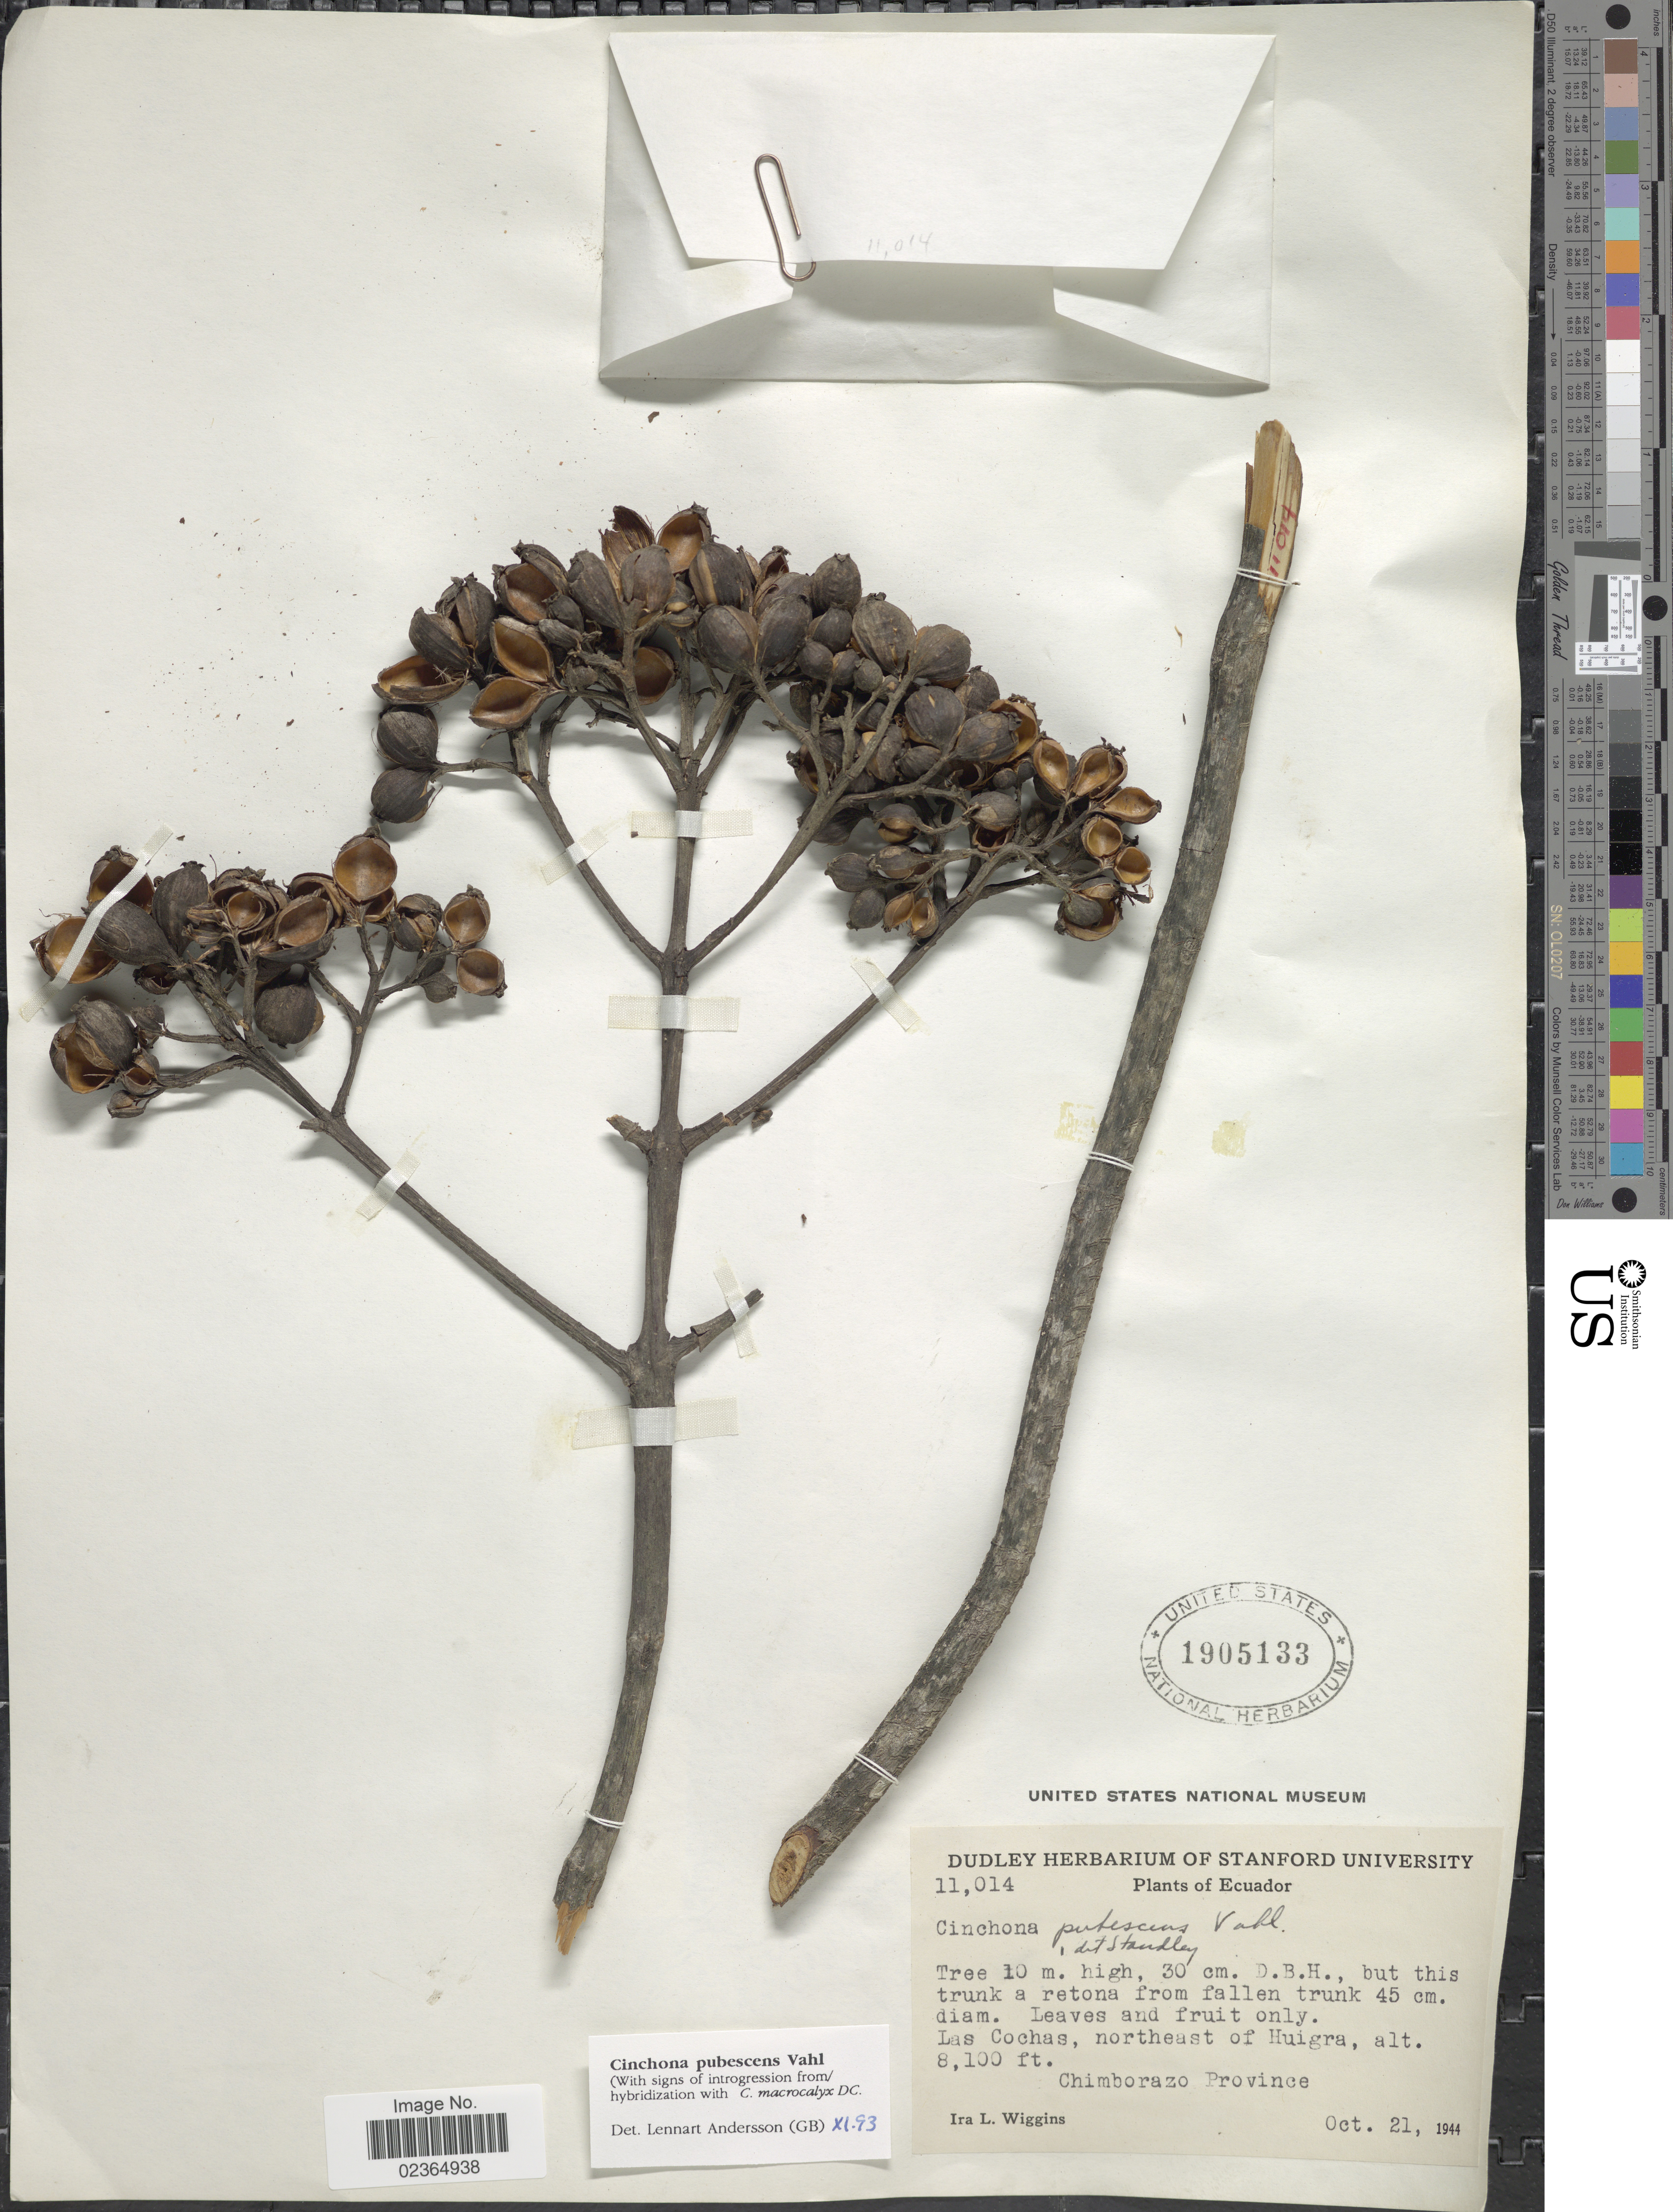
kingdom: Plantae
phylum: Tracheophyta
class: Magnoliopsida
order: Gentianales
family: Rubiaceae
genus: Cinchona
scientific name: Cinchona pubescens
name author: Vahl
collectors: I. L. Wiggins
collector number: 11014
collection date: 1944-10-21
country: Ecuador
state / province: Chimborazo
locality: Las Cochas, northeast of Huigra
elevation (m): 2469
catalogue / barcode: US 1905133